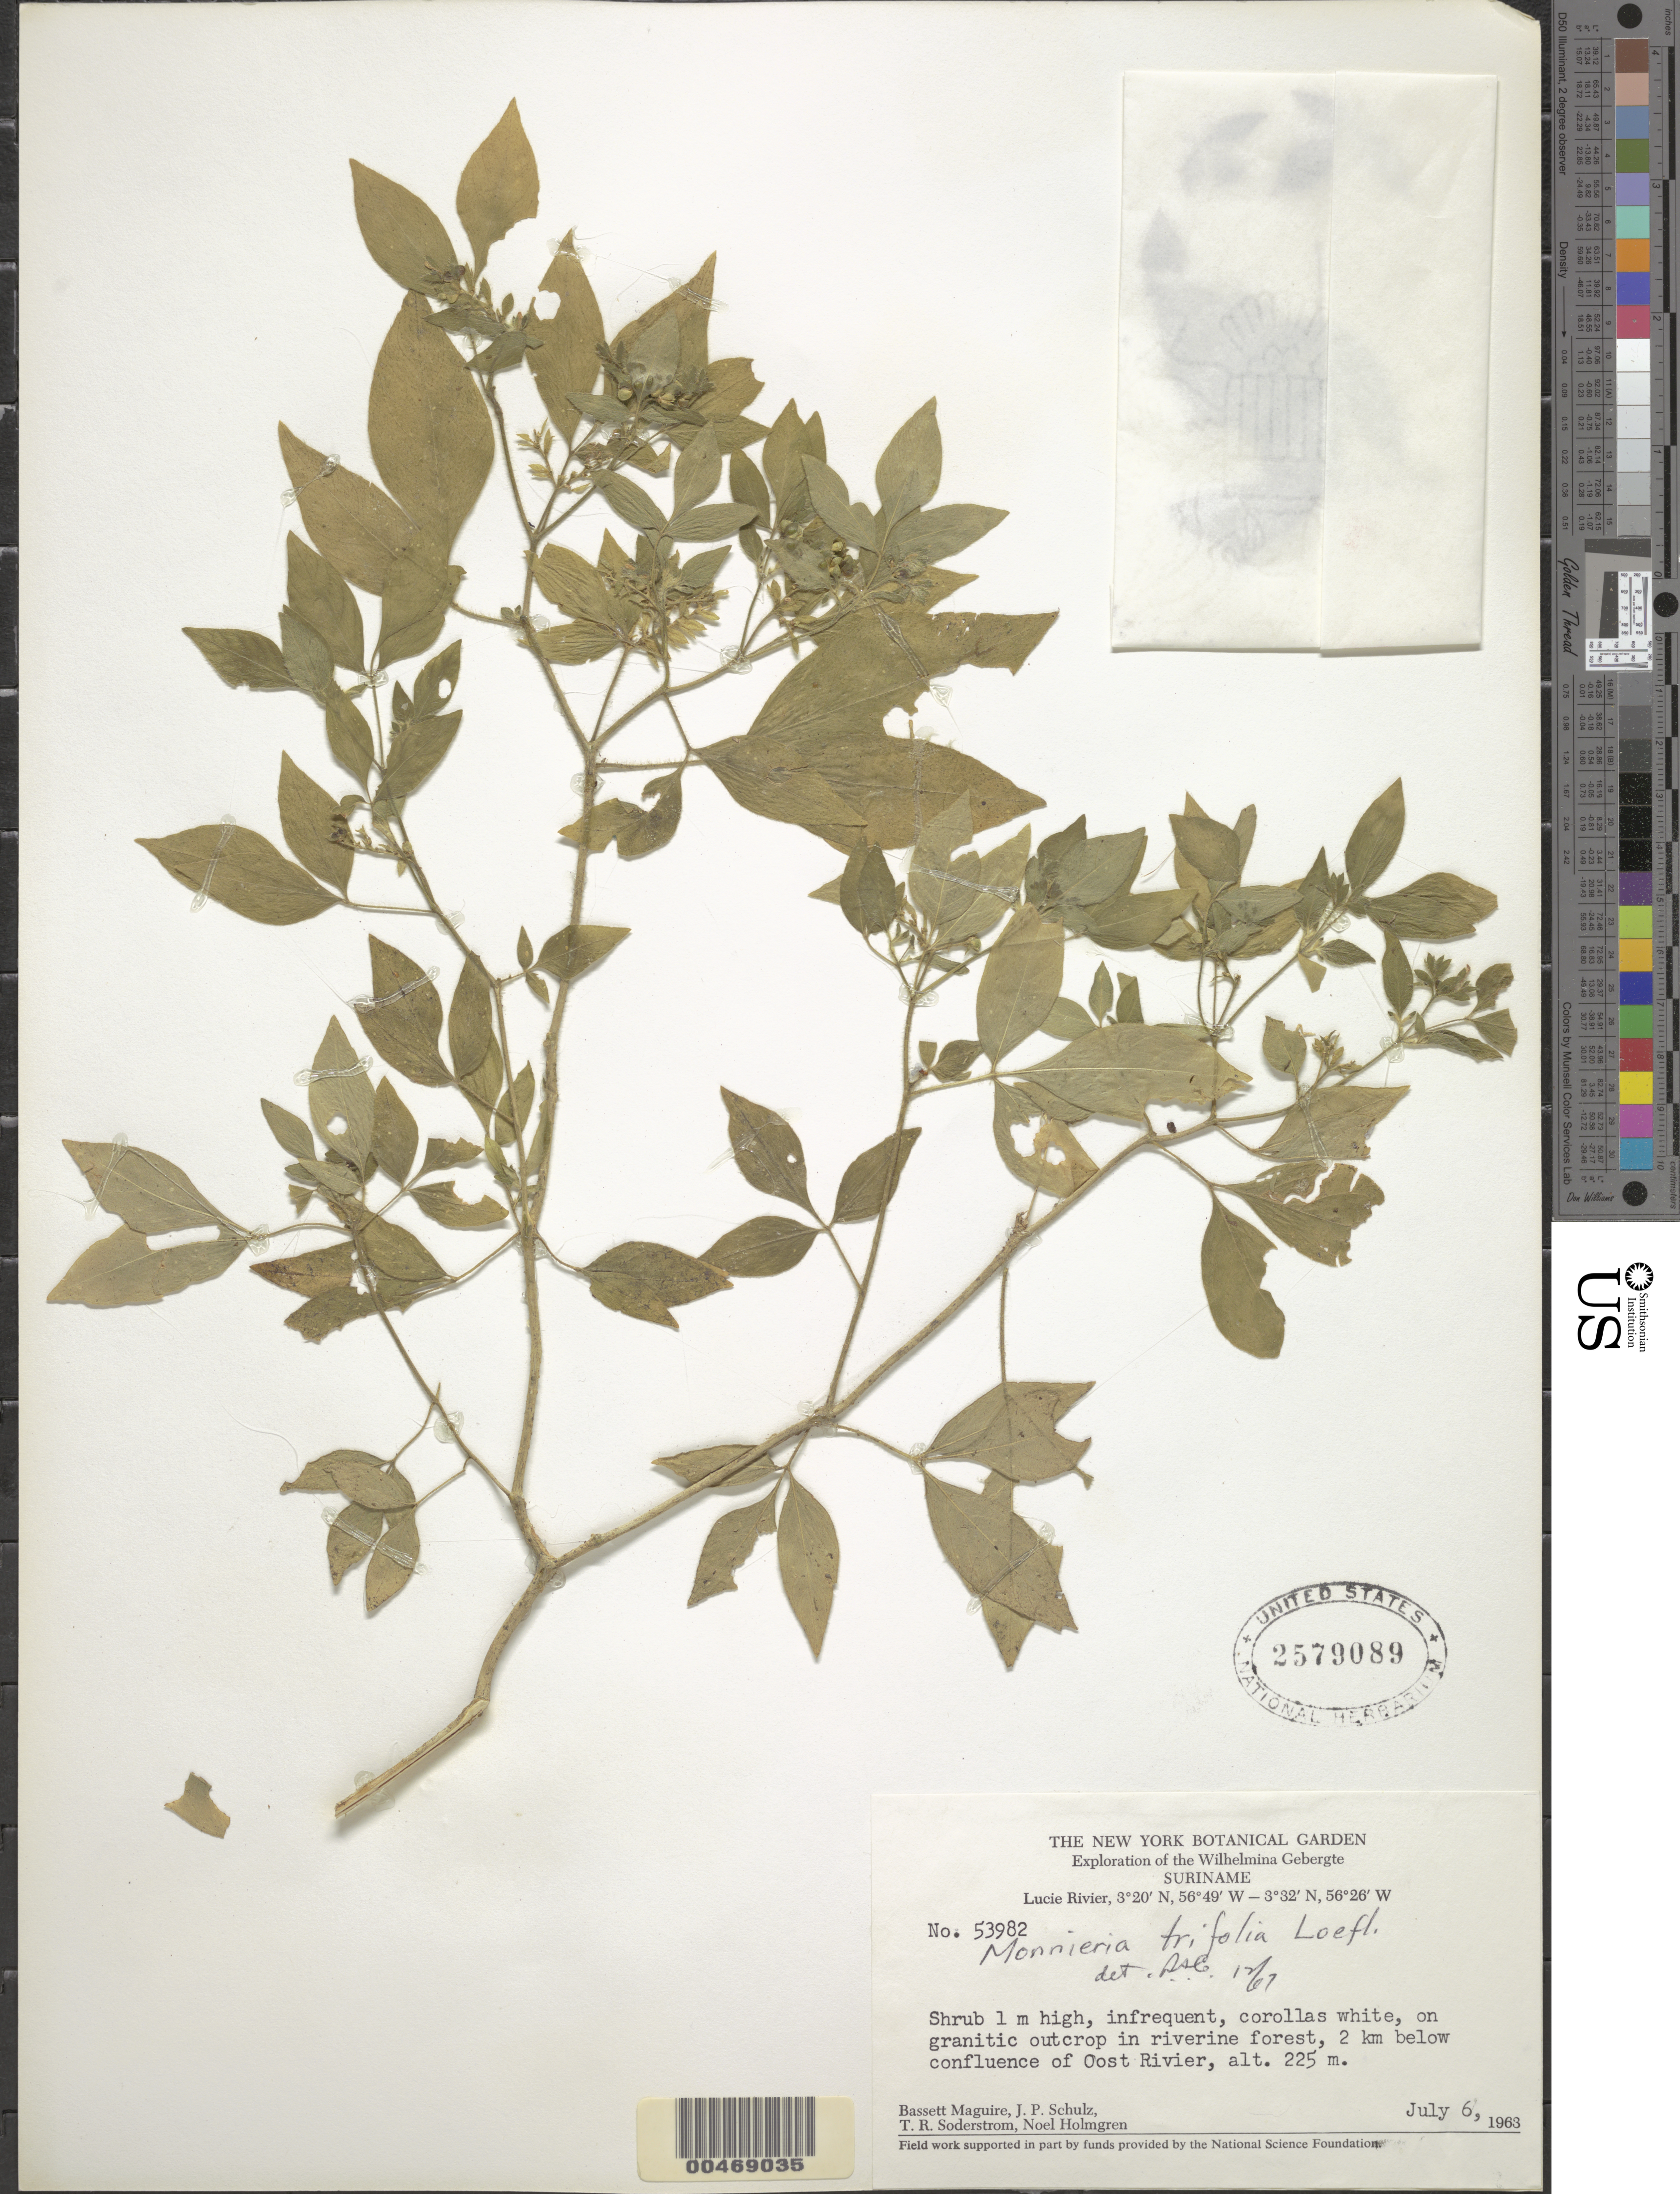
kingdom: Plantae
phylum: Tracheophyta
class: Magnoliopsida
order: Sapindales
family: Rutaceae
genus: Ertela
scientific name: Ertela trifolia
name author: (L.) Kuntze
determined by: Strong, Mark T., (BOT), Smithsonian Institution - National Museum of Natural History (UNITED STATES)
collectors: B. Maguire, J. P. Schulz, T. R. Soderstrom & N. H. Holmgren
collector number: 53982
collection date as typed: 6-Jul-63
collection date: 1963-07-06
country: Suriname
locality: Lucie R., 2 km below confluence with Oost R., Wilhelmina Gebergte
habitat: Granitic outcrop in riverine forest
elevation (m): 225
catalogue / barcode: US 2579089